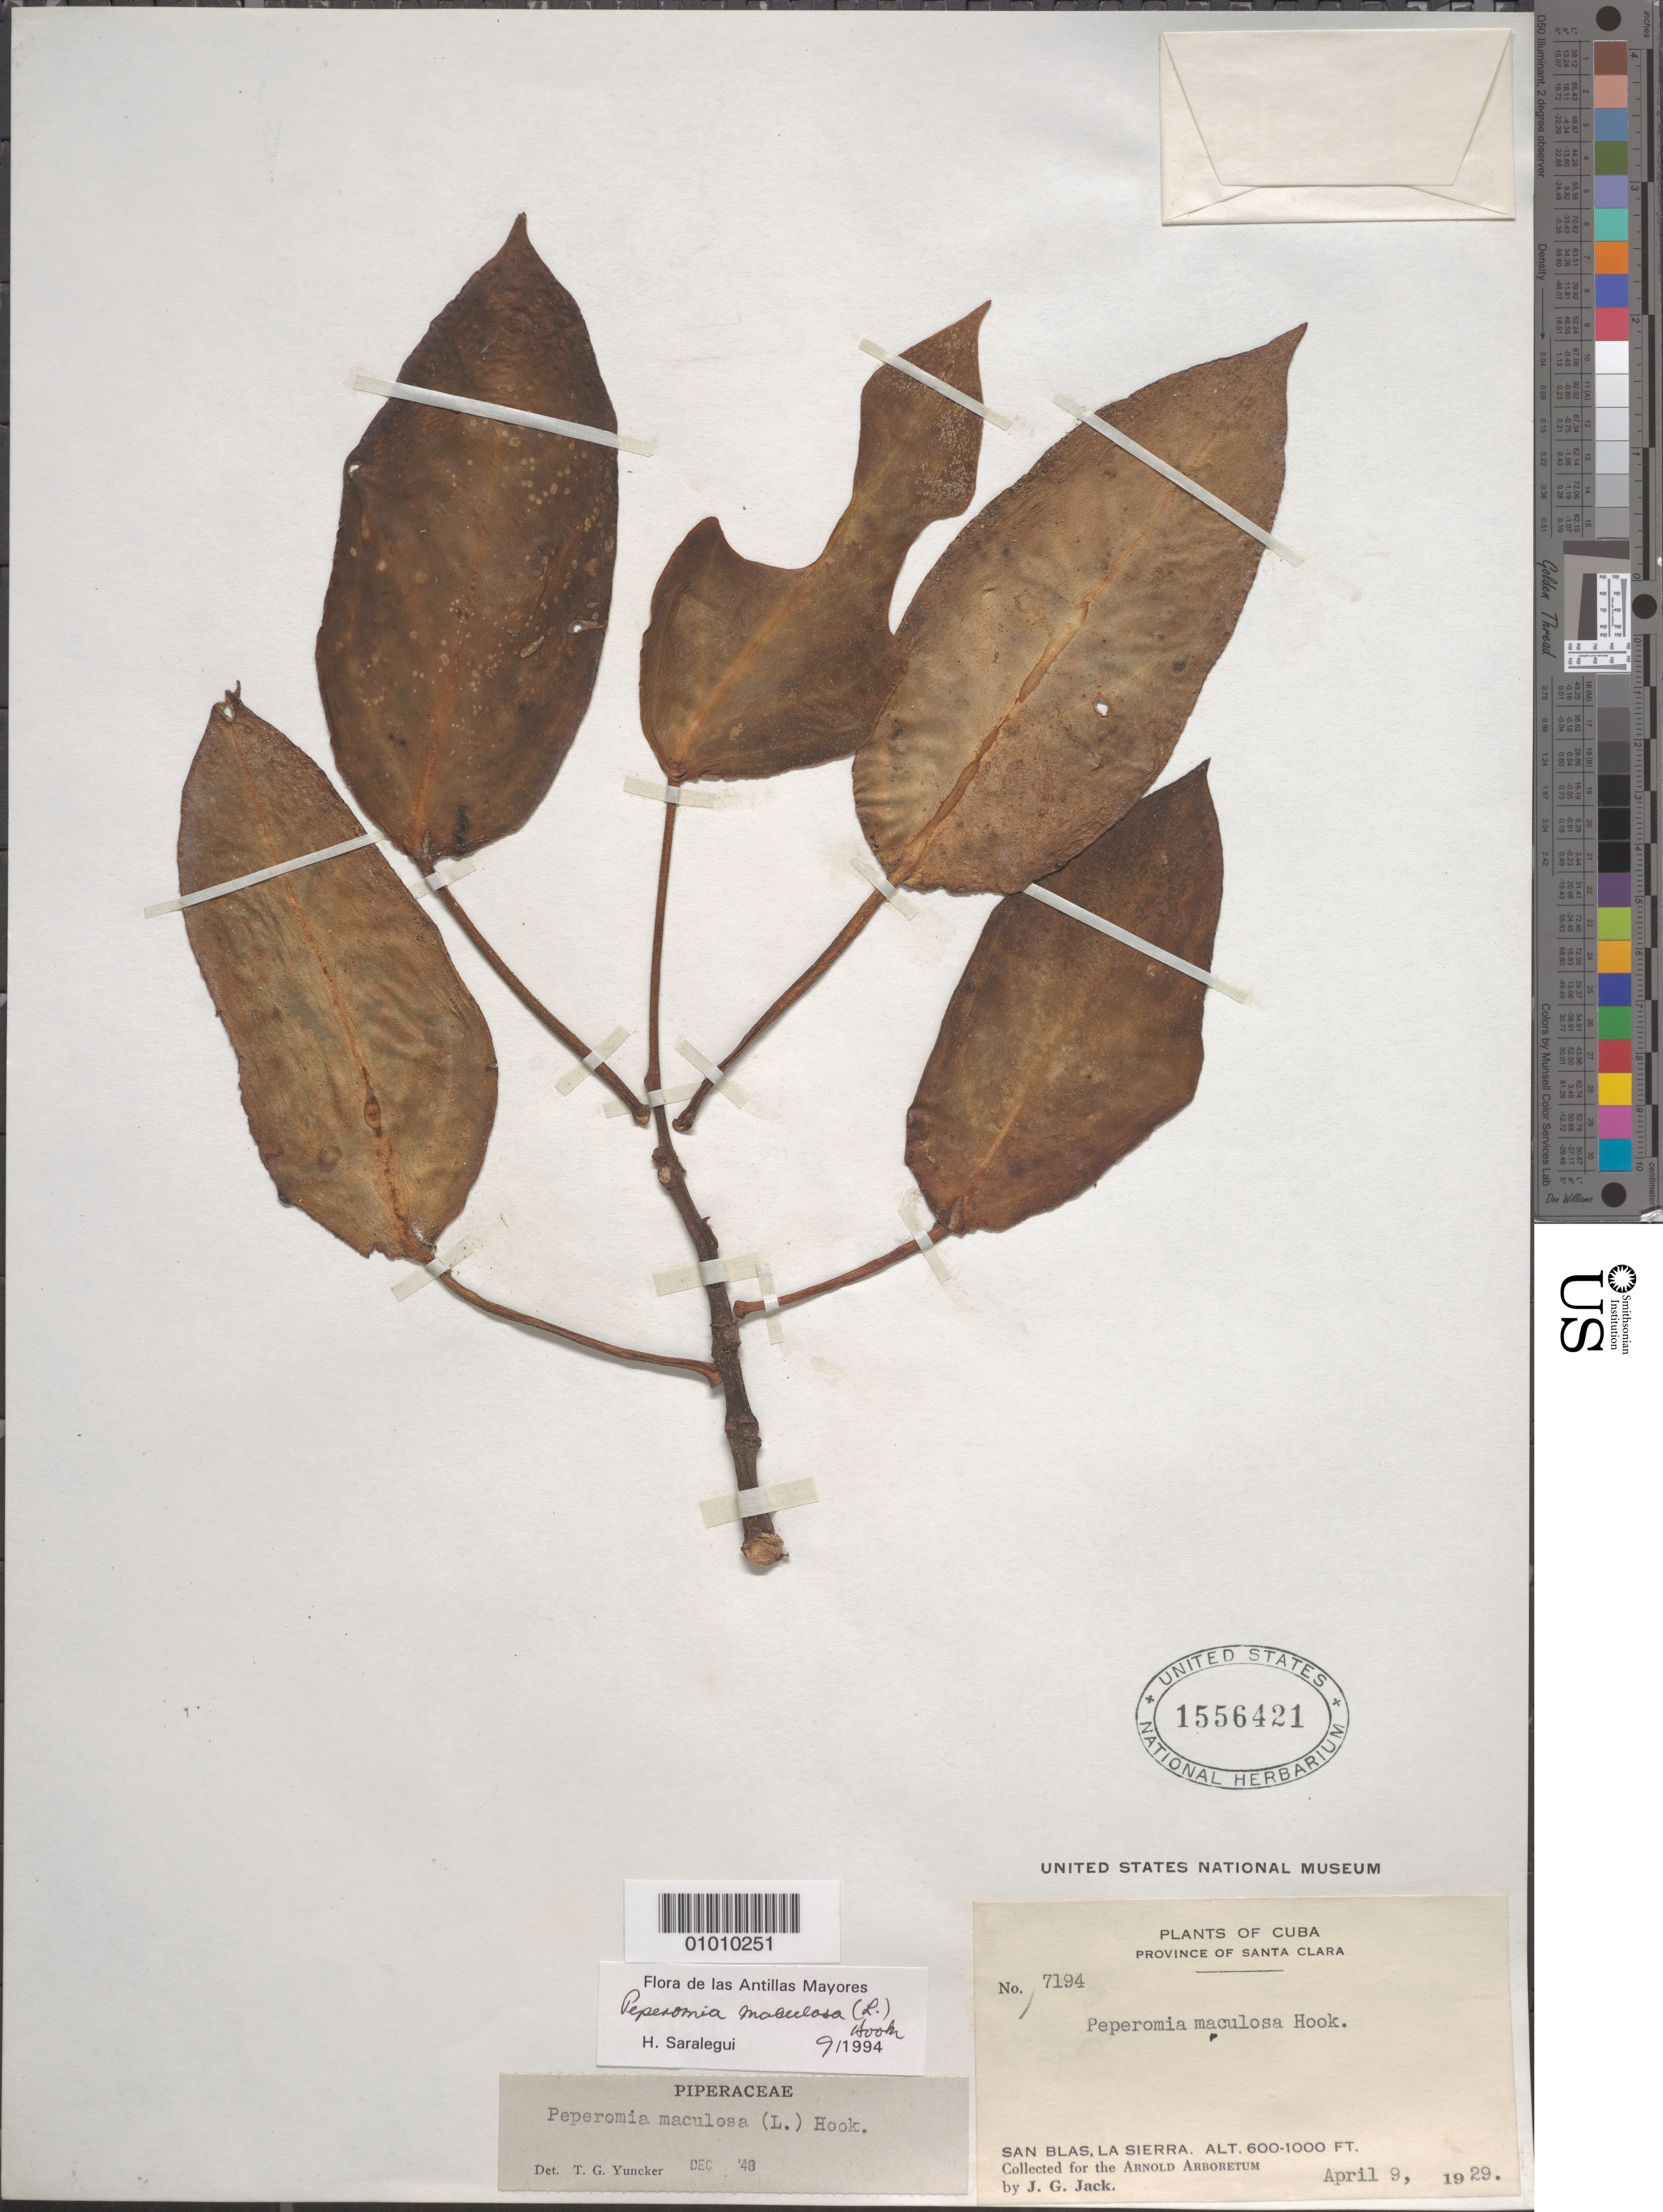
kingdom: Plantae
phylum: Tracheophyta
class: Magnoliopsida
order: Piperales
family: Piperaceae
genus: Peperomia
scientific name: Peperomia maculosa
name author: (L.) Hook.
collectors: J. G. Jack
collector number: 7194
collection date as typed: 09 Apr 1929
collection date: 1929-04-09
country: Cuba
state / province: Matanzas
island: Cuba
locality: San Blas, La Sierra, Santa Clara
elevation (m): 183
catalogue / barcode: US 1556421